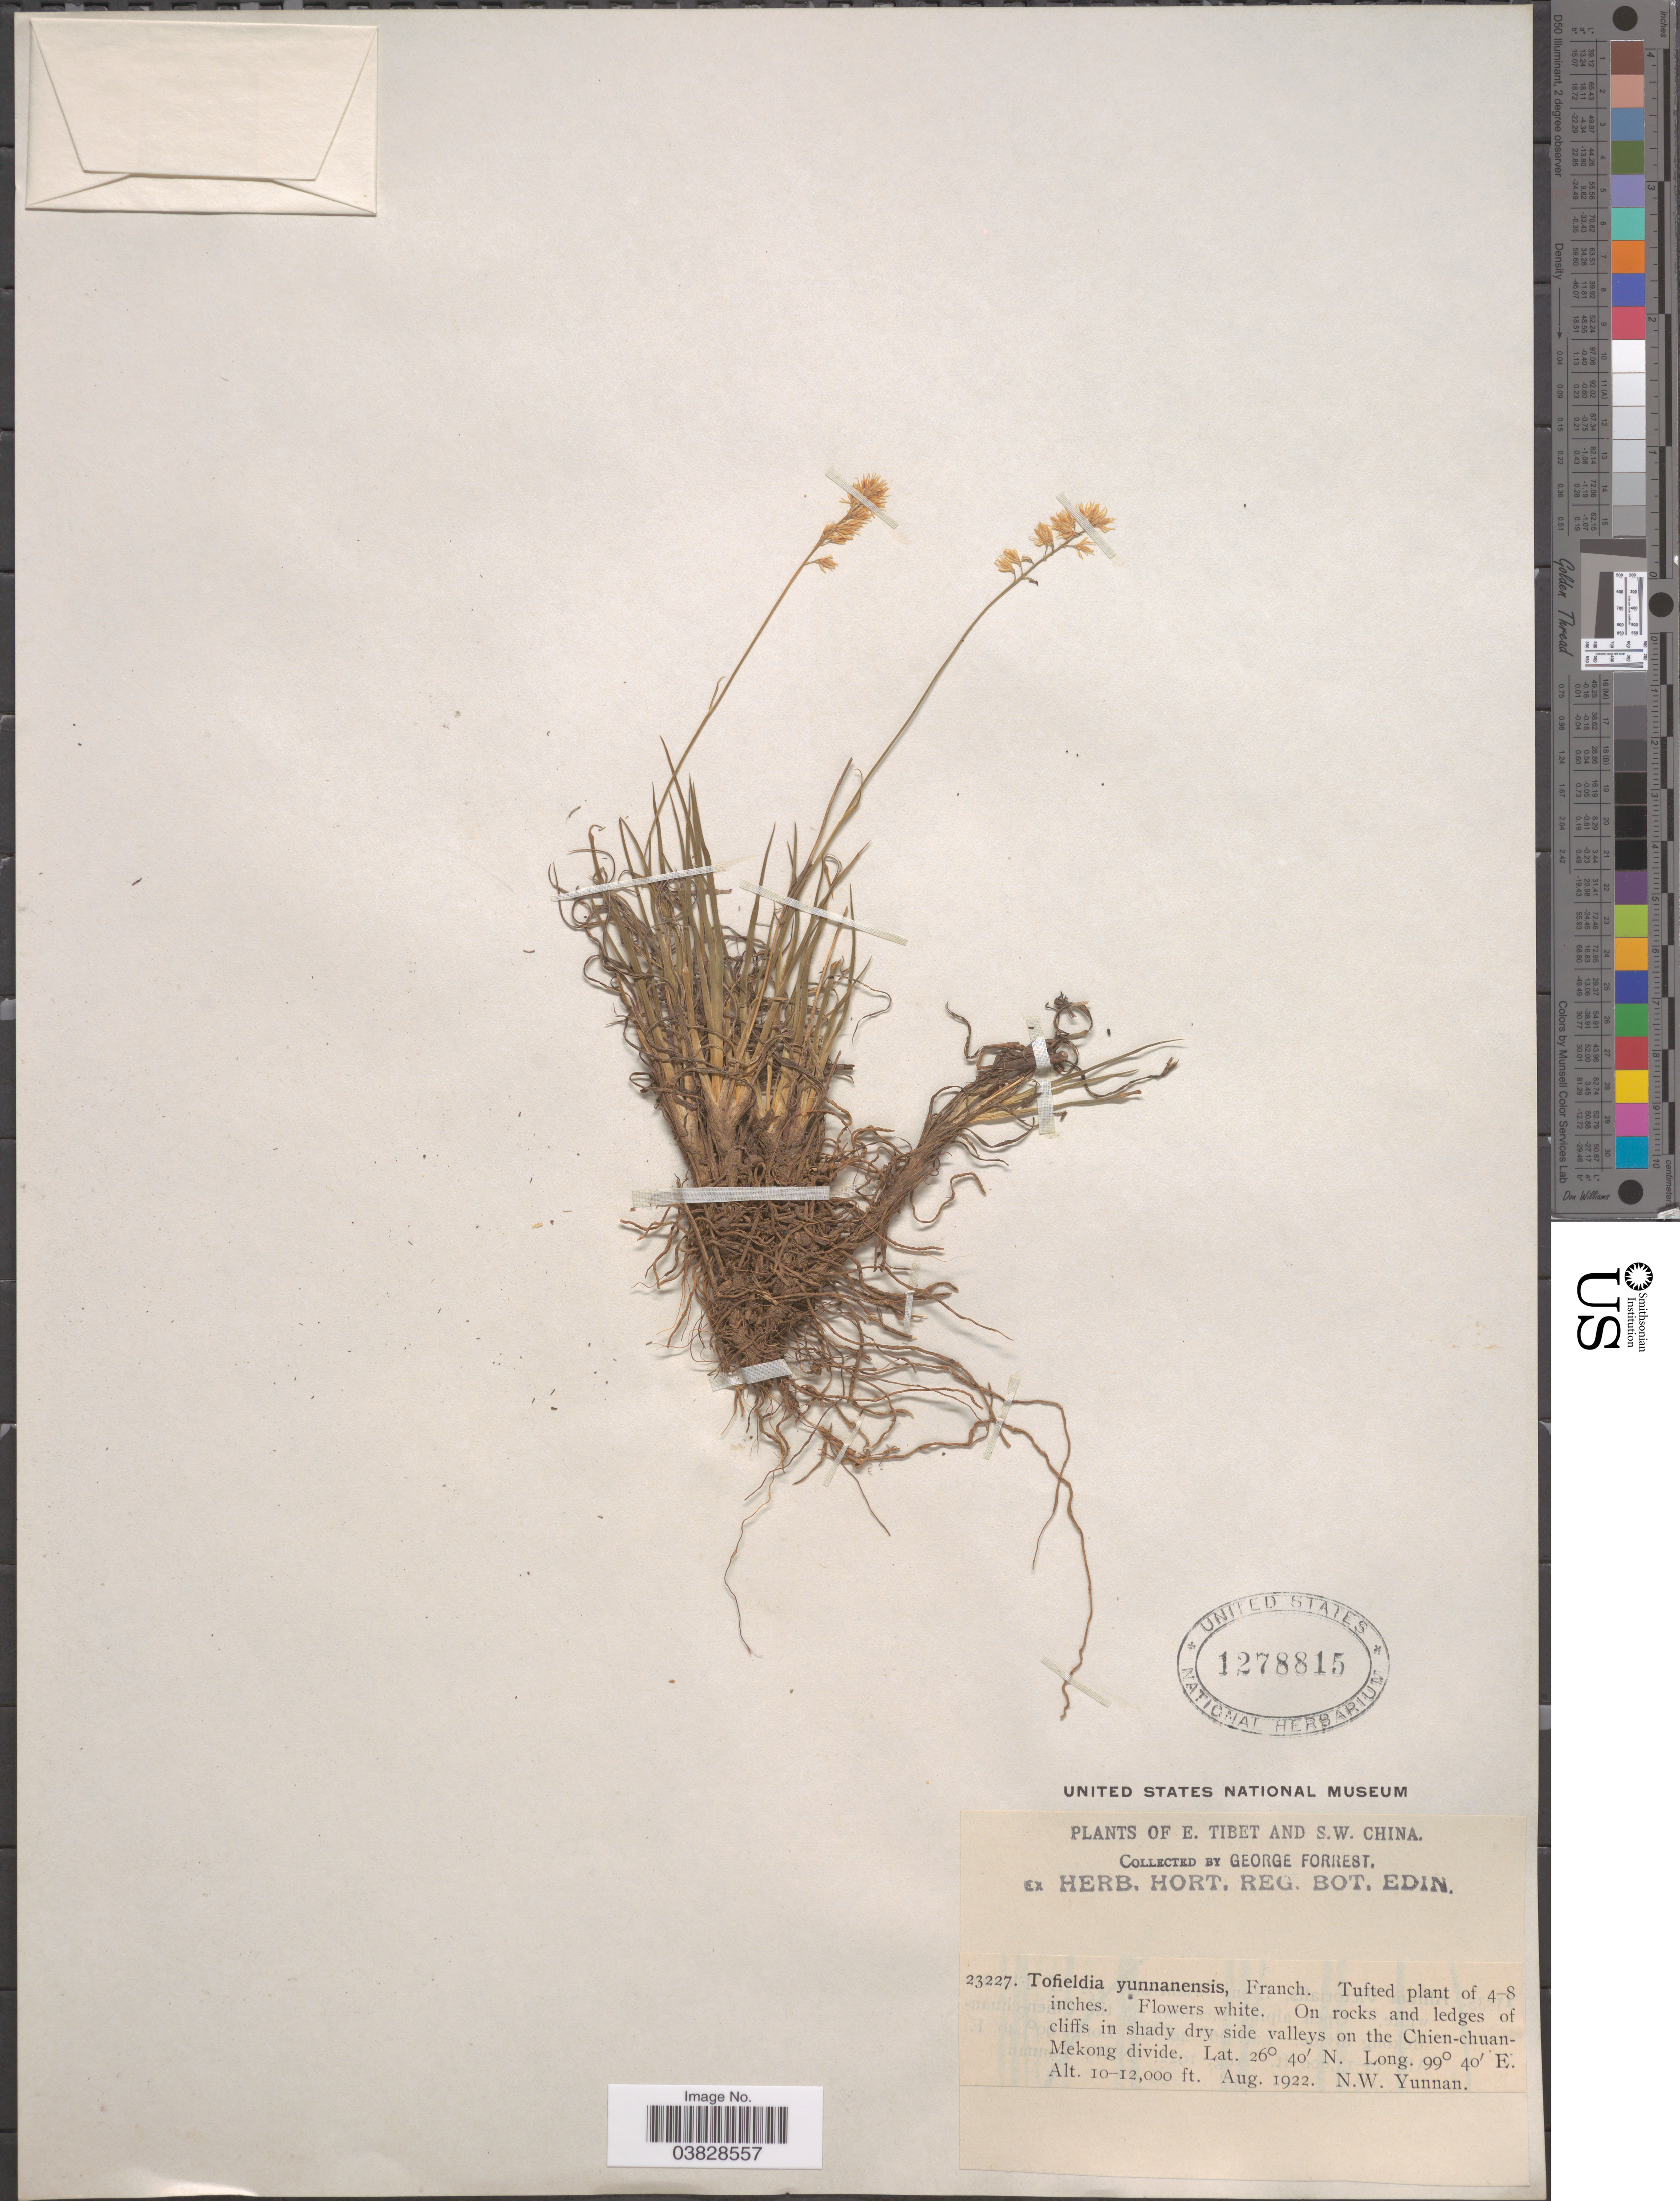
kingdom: Plantae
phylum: Tracheophyta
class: Liliopsida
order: Alismatales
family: Tofieldiaceae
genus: Tofieldia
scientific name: Tofieldia yunnanensis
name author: Franch.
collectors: G. Forrest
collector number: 23227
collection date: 1922-08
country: China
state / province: Yunnan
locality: S.W. China. In shady dry side valleys on the Chien-chuan-Mekong divide. N.W. Yunnan.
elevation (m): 3048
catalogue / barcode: US 1278815